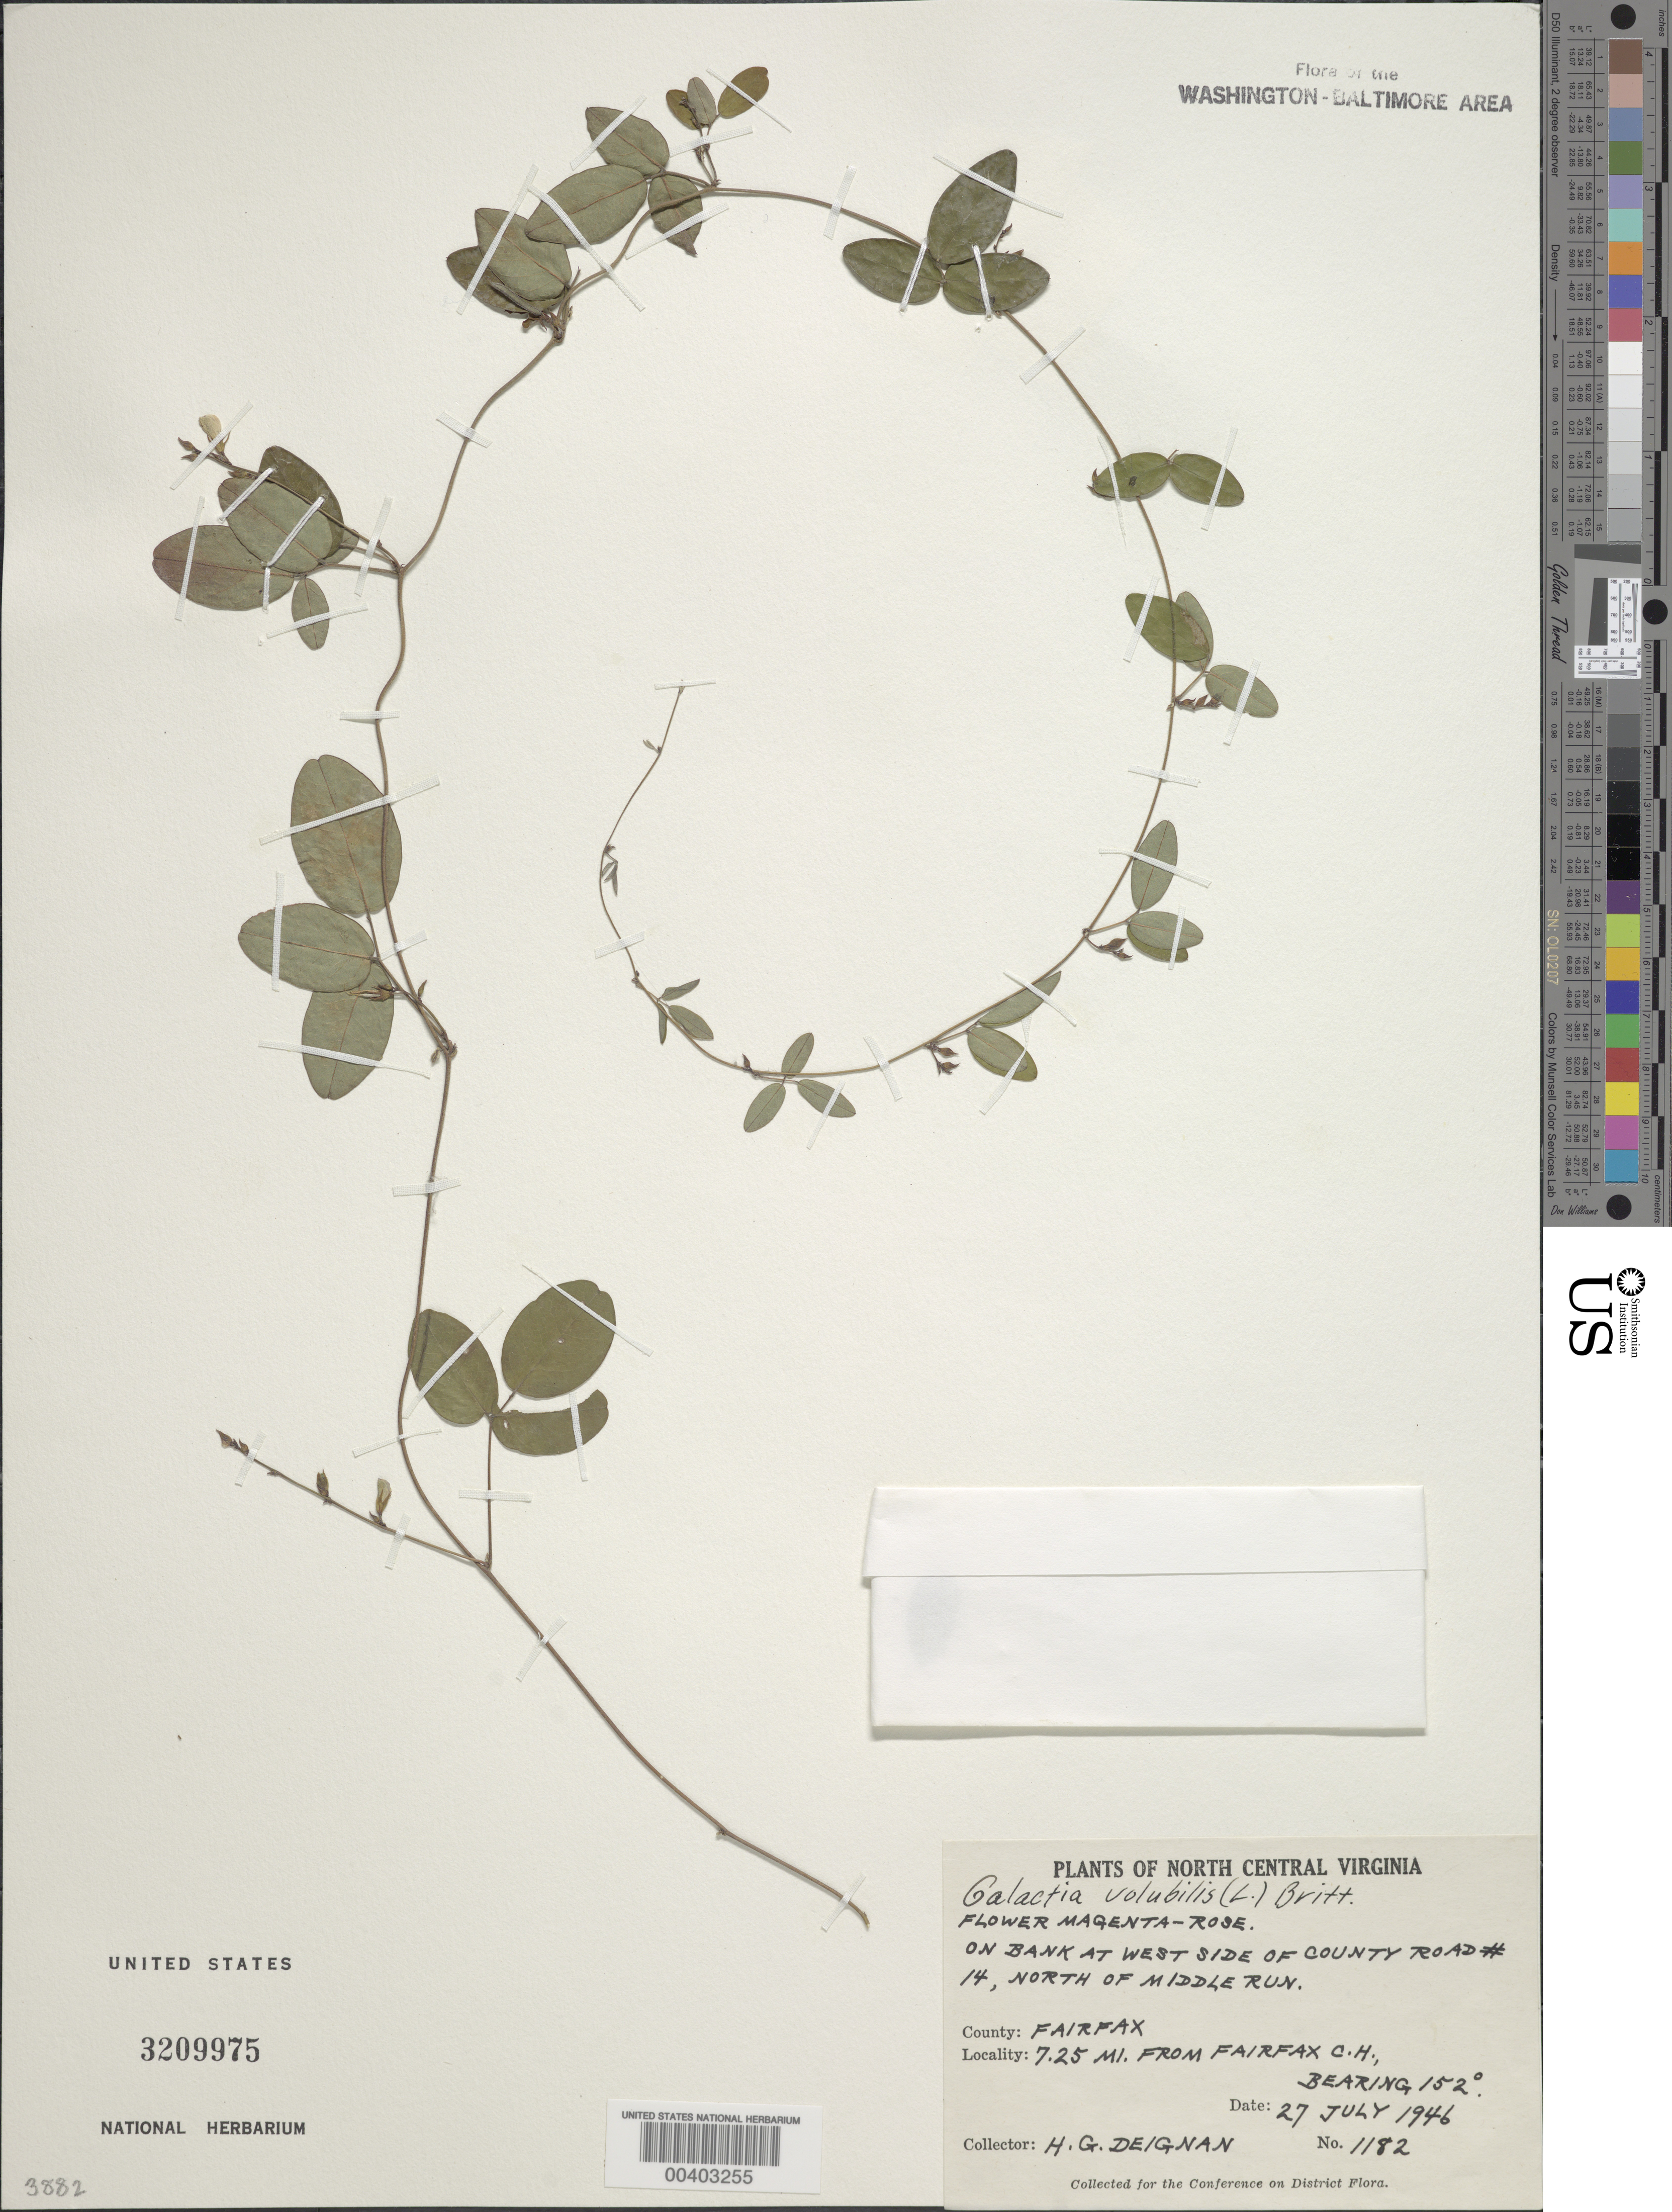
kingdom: Plantae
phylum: Tracheophyta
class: Magnoliopsida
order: Fabales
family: Fabaceae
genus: Galactia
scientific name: Galactia volubilis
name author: (L.) Britton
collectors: H. Deignan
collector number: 1182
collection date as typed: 27 Jul 1946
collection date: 1946-07-27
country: United States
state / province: Virginia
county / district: Fairfax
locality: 7.25 mi. from Fairfax County Courthouse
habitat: On bank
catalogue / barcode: US 3209975